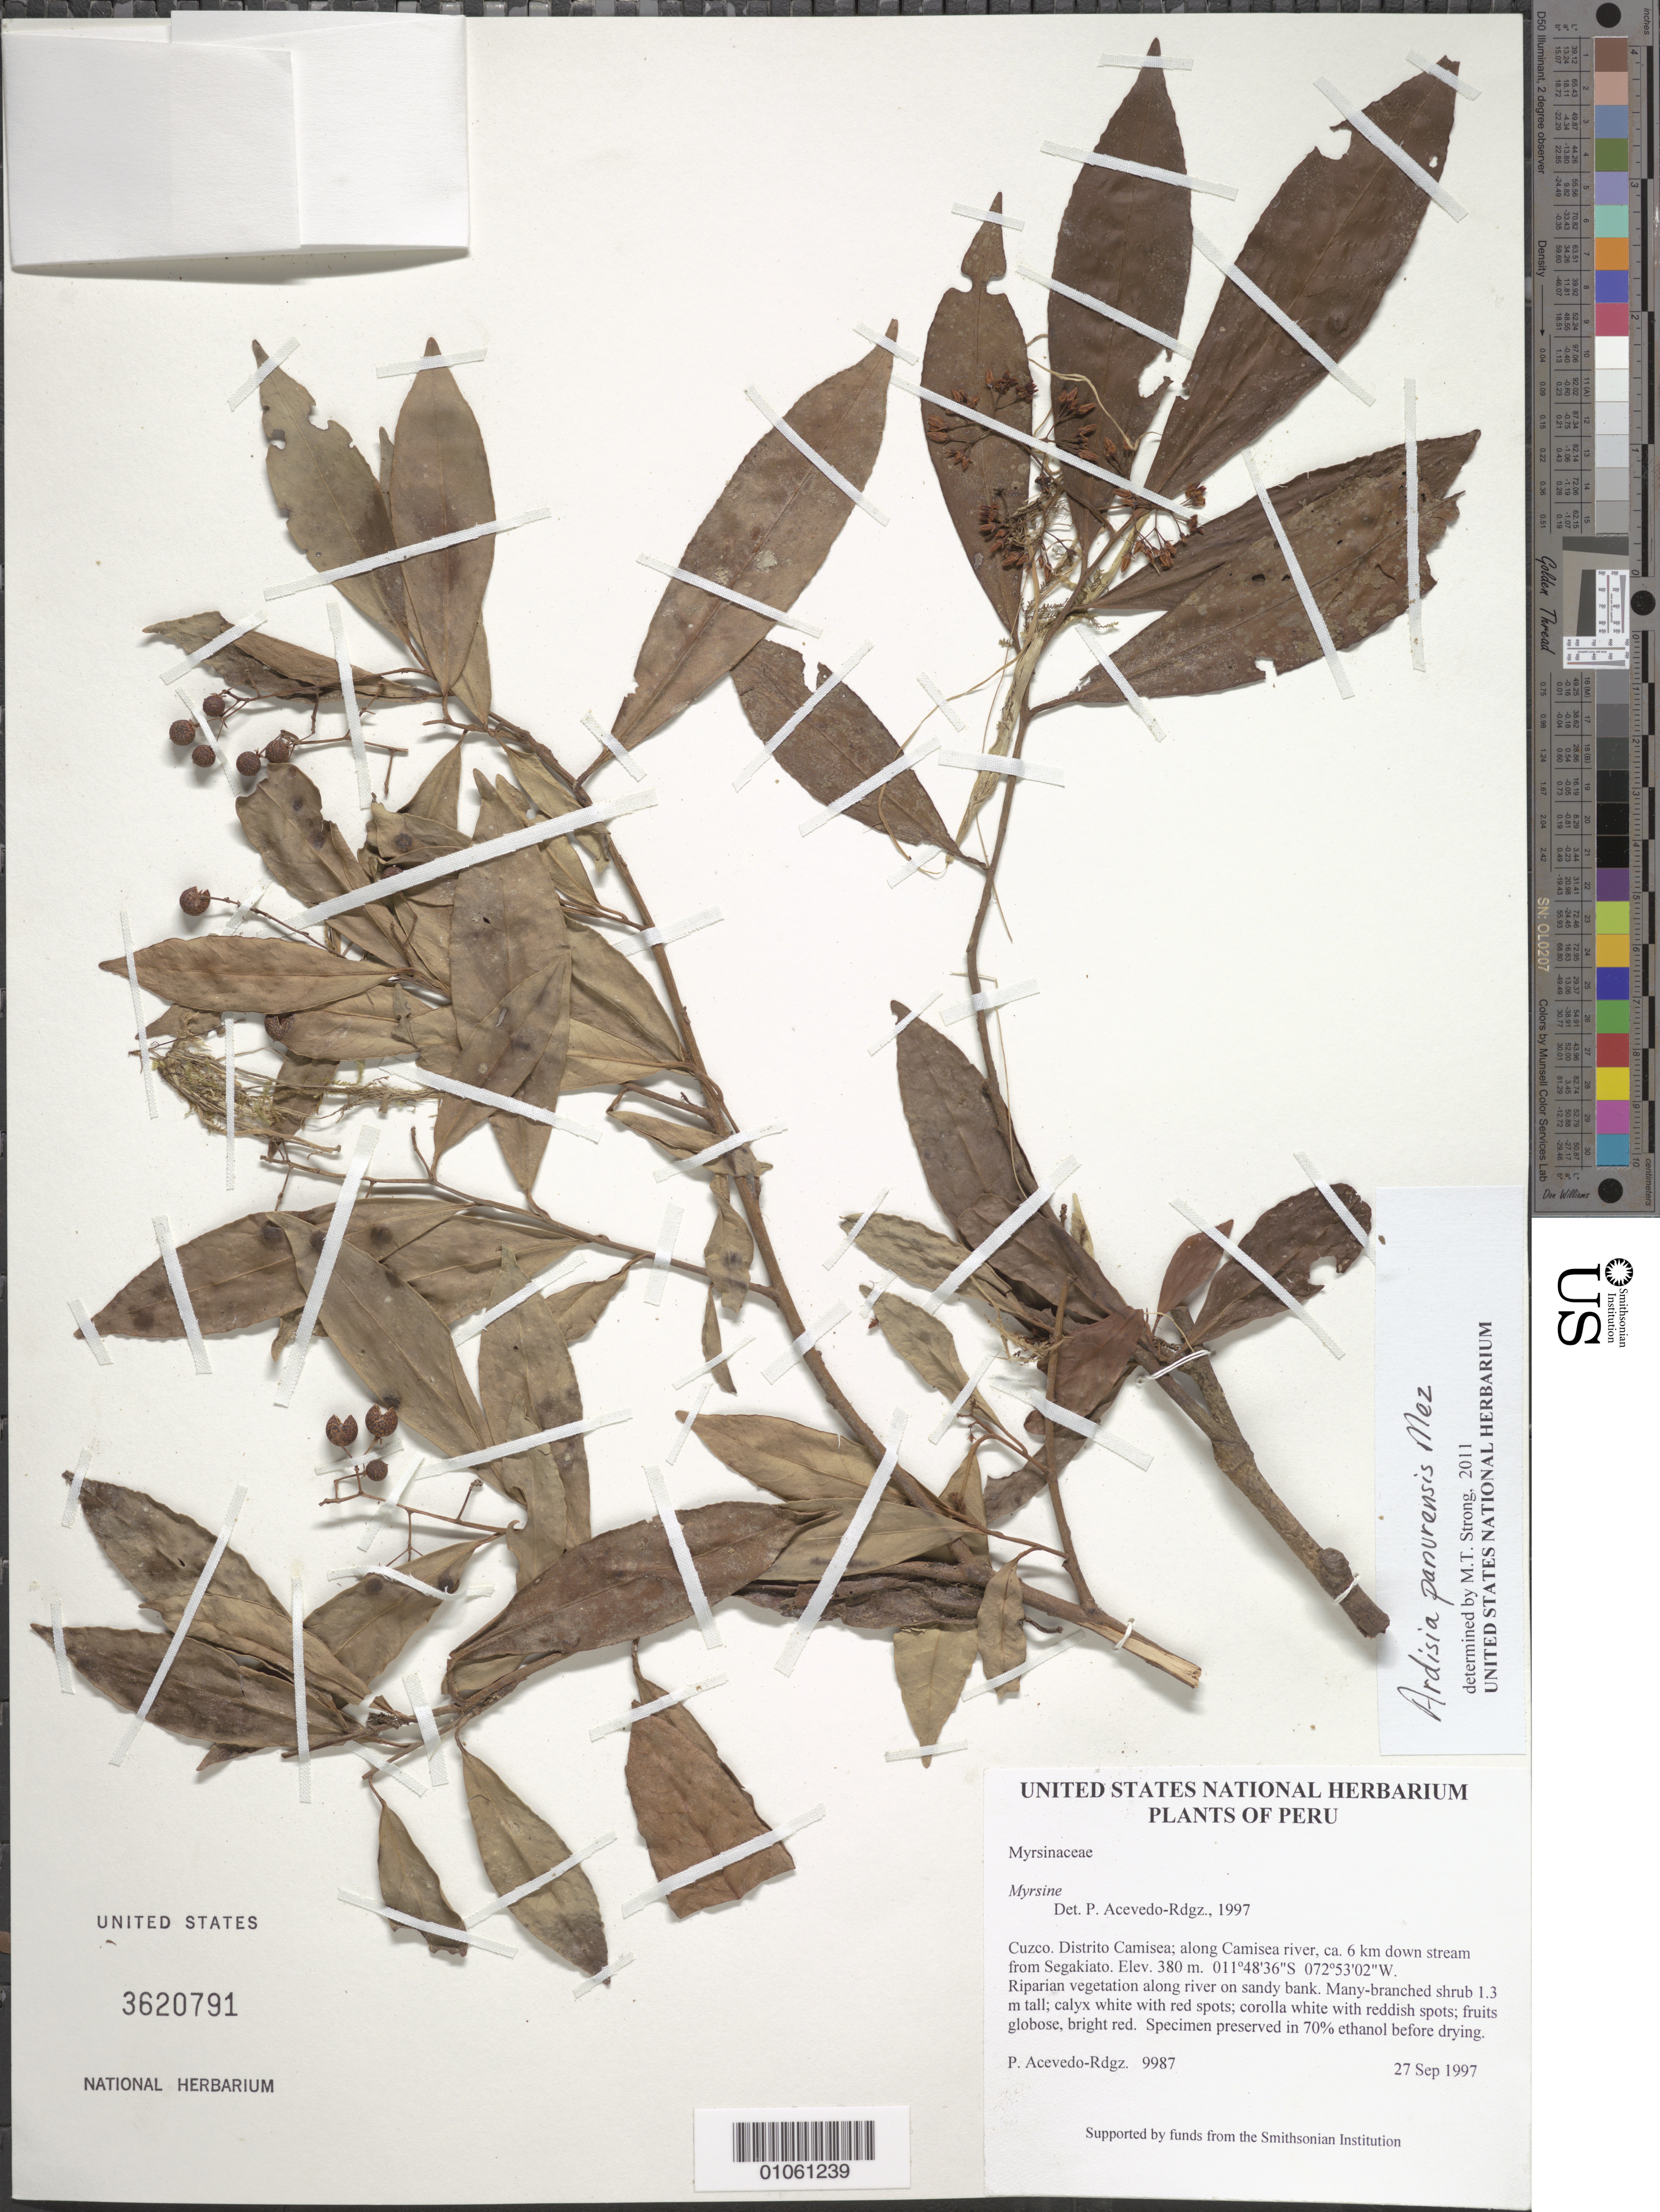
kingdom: Plantae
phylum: Tracheophyta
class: Magnoliopsida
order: Ericales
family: Primulaceae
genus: Ardisia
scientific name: Ardisia panurensis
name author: Mez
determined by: Strong, M. T., (US), Smithsonian Institution - National Museum of Natural History (UNITED STATES)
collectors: P. Acevedo-Rodr.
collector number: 9987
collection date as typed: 27 Sep 1997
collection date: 1997-09-27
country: Peru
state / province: Cusco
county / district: Cusco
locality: Distrito Camisea; along Camisea river, ca. 6 km down stream from Segakiato.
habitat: Riparian vegetation along river on sandy bank.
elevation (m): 380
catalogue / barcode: US 3620791